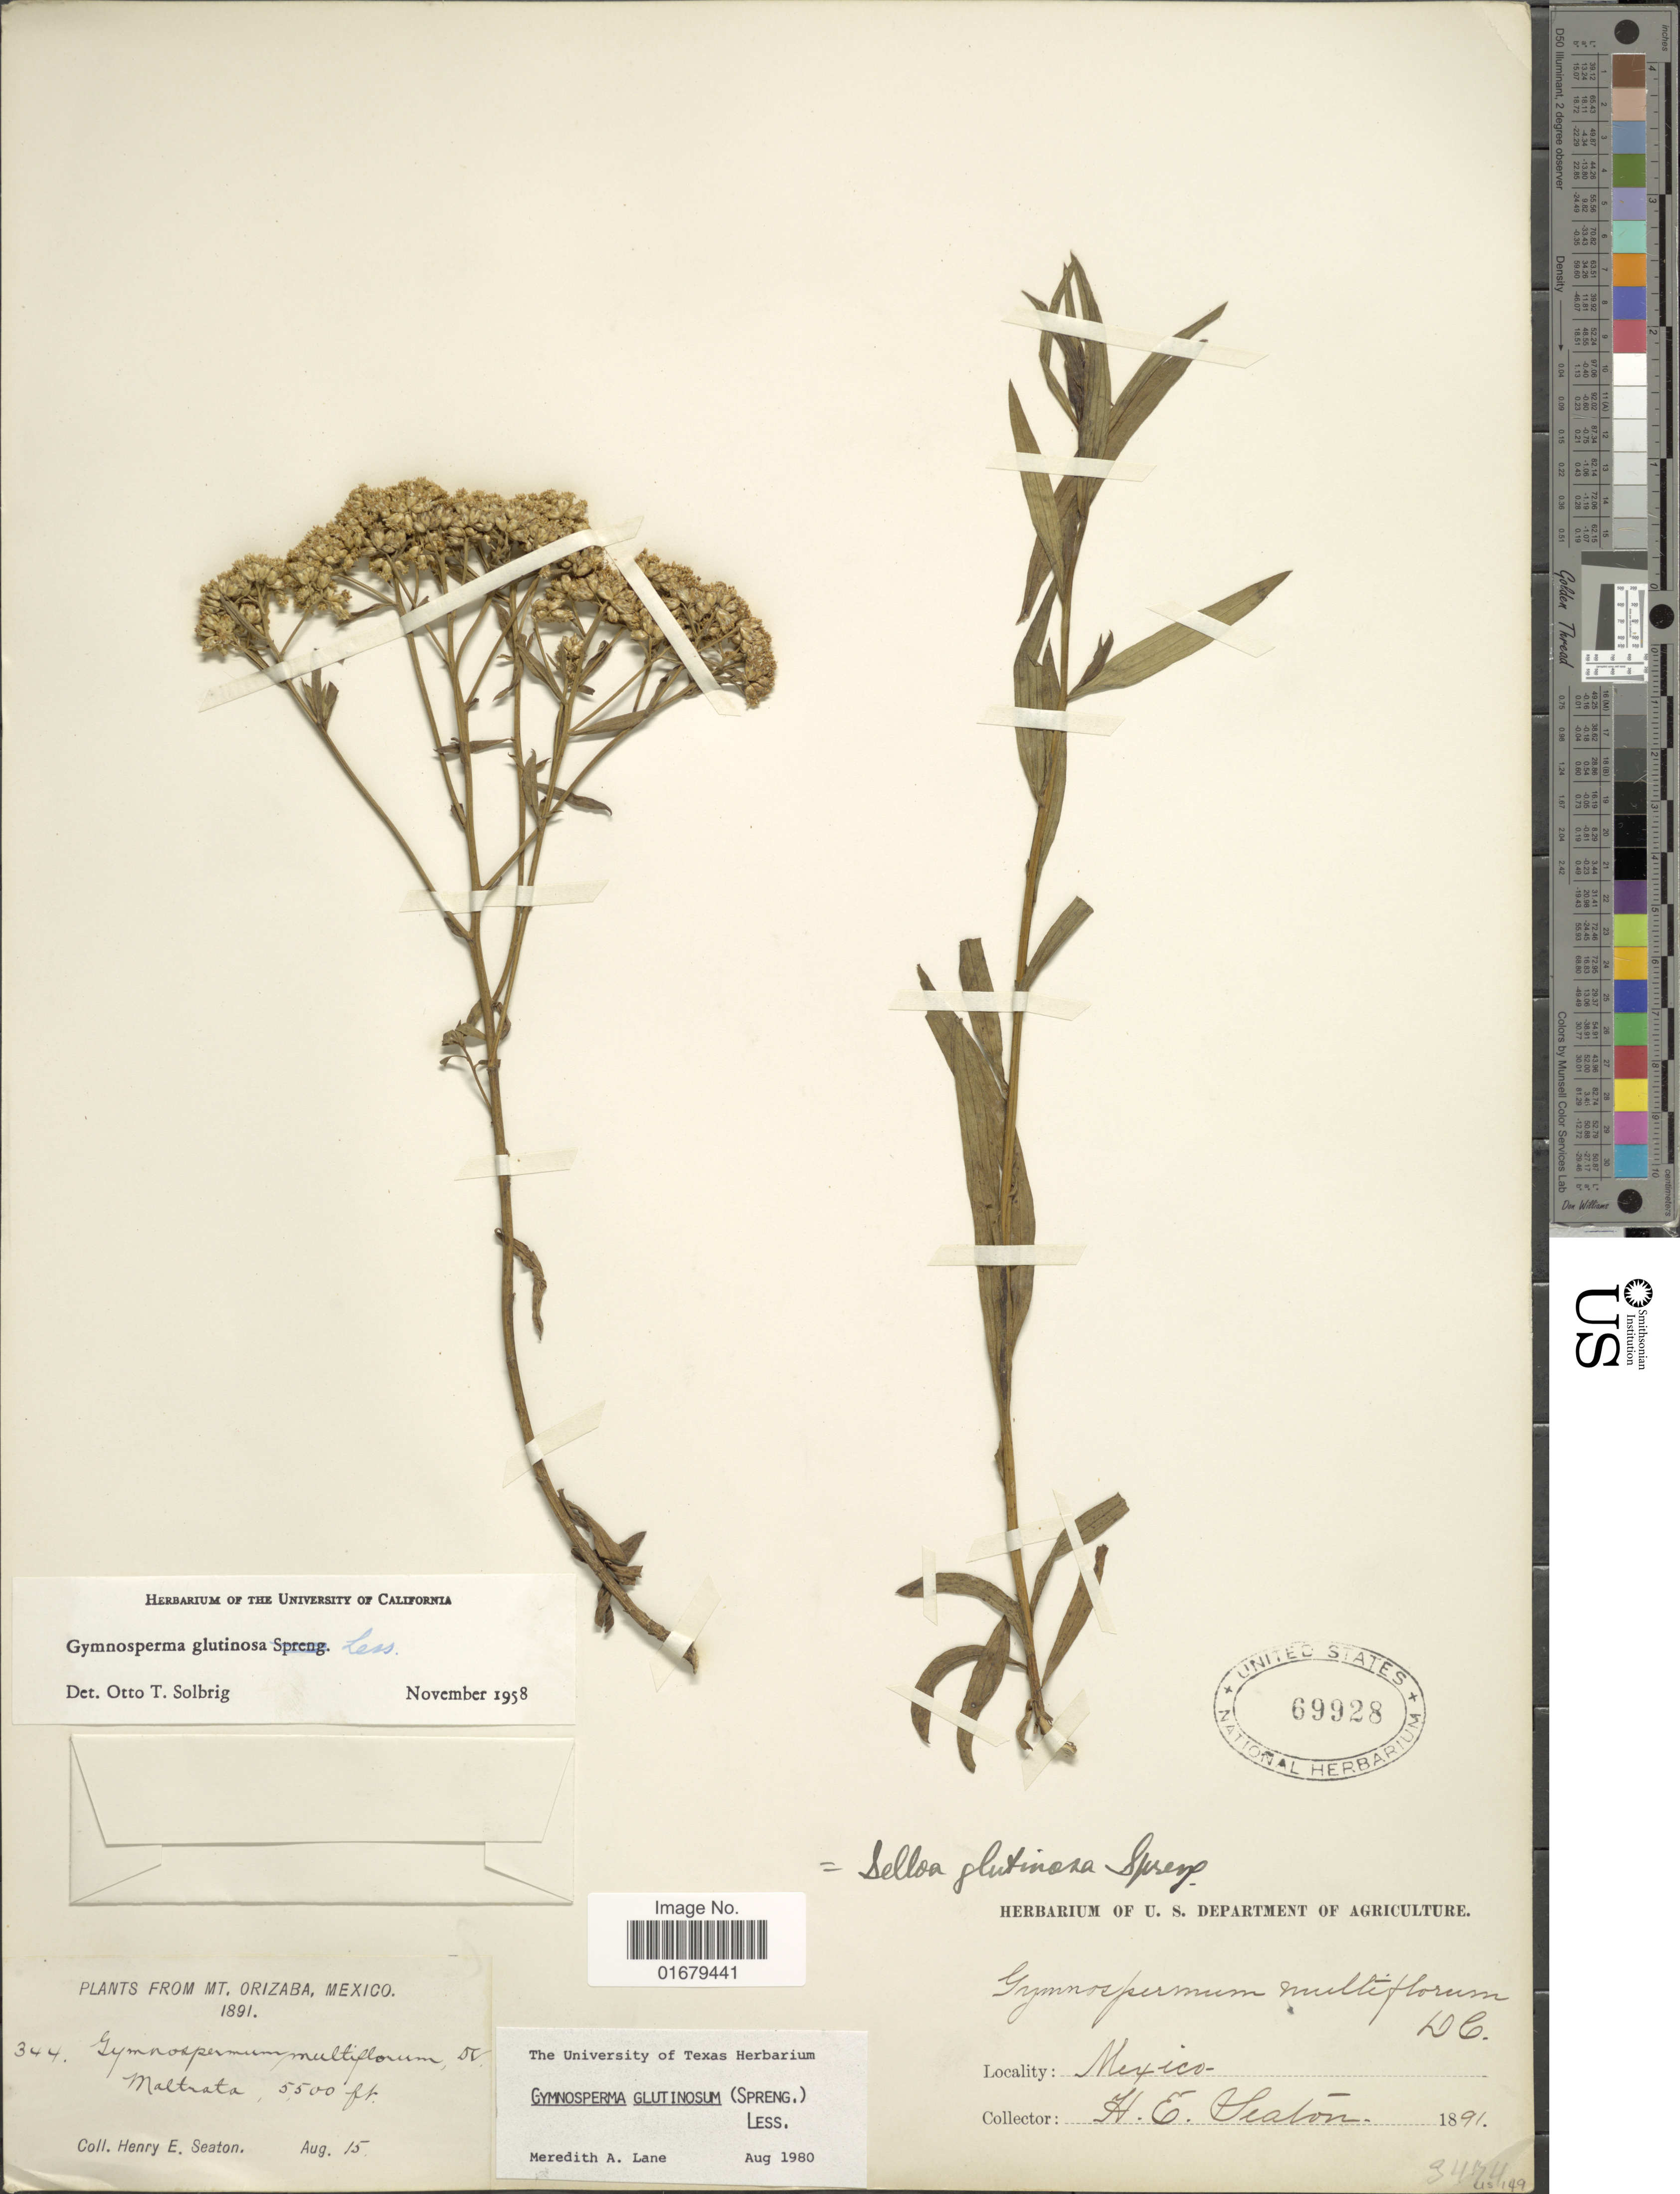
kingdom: Plantae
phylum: Tracheophyta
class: Magnoliopsida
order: Asterales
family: Asteraceae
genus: Gymnosperma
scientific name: Gymnosperma glutinosum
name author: (Spreng.) Less.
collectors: H. Seaton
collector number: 344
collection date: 1891-08-15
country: Mexico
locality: Mt. Orizaba, Maltrata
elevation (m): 1676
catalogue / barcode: US 69928